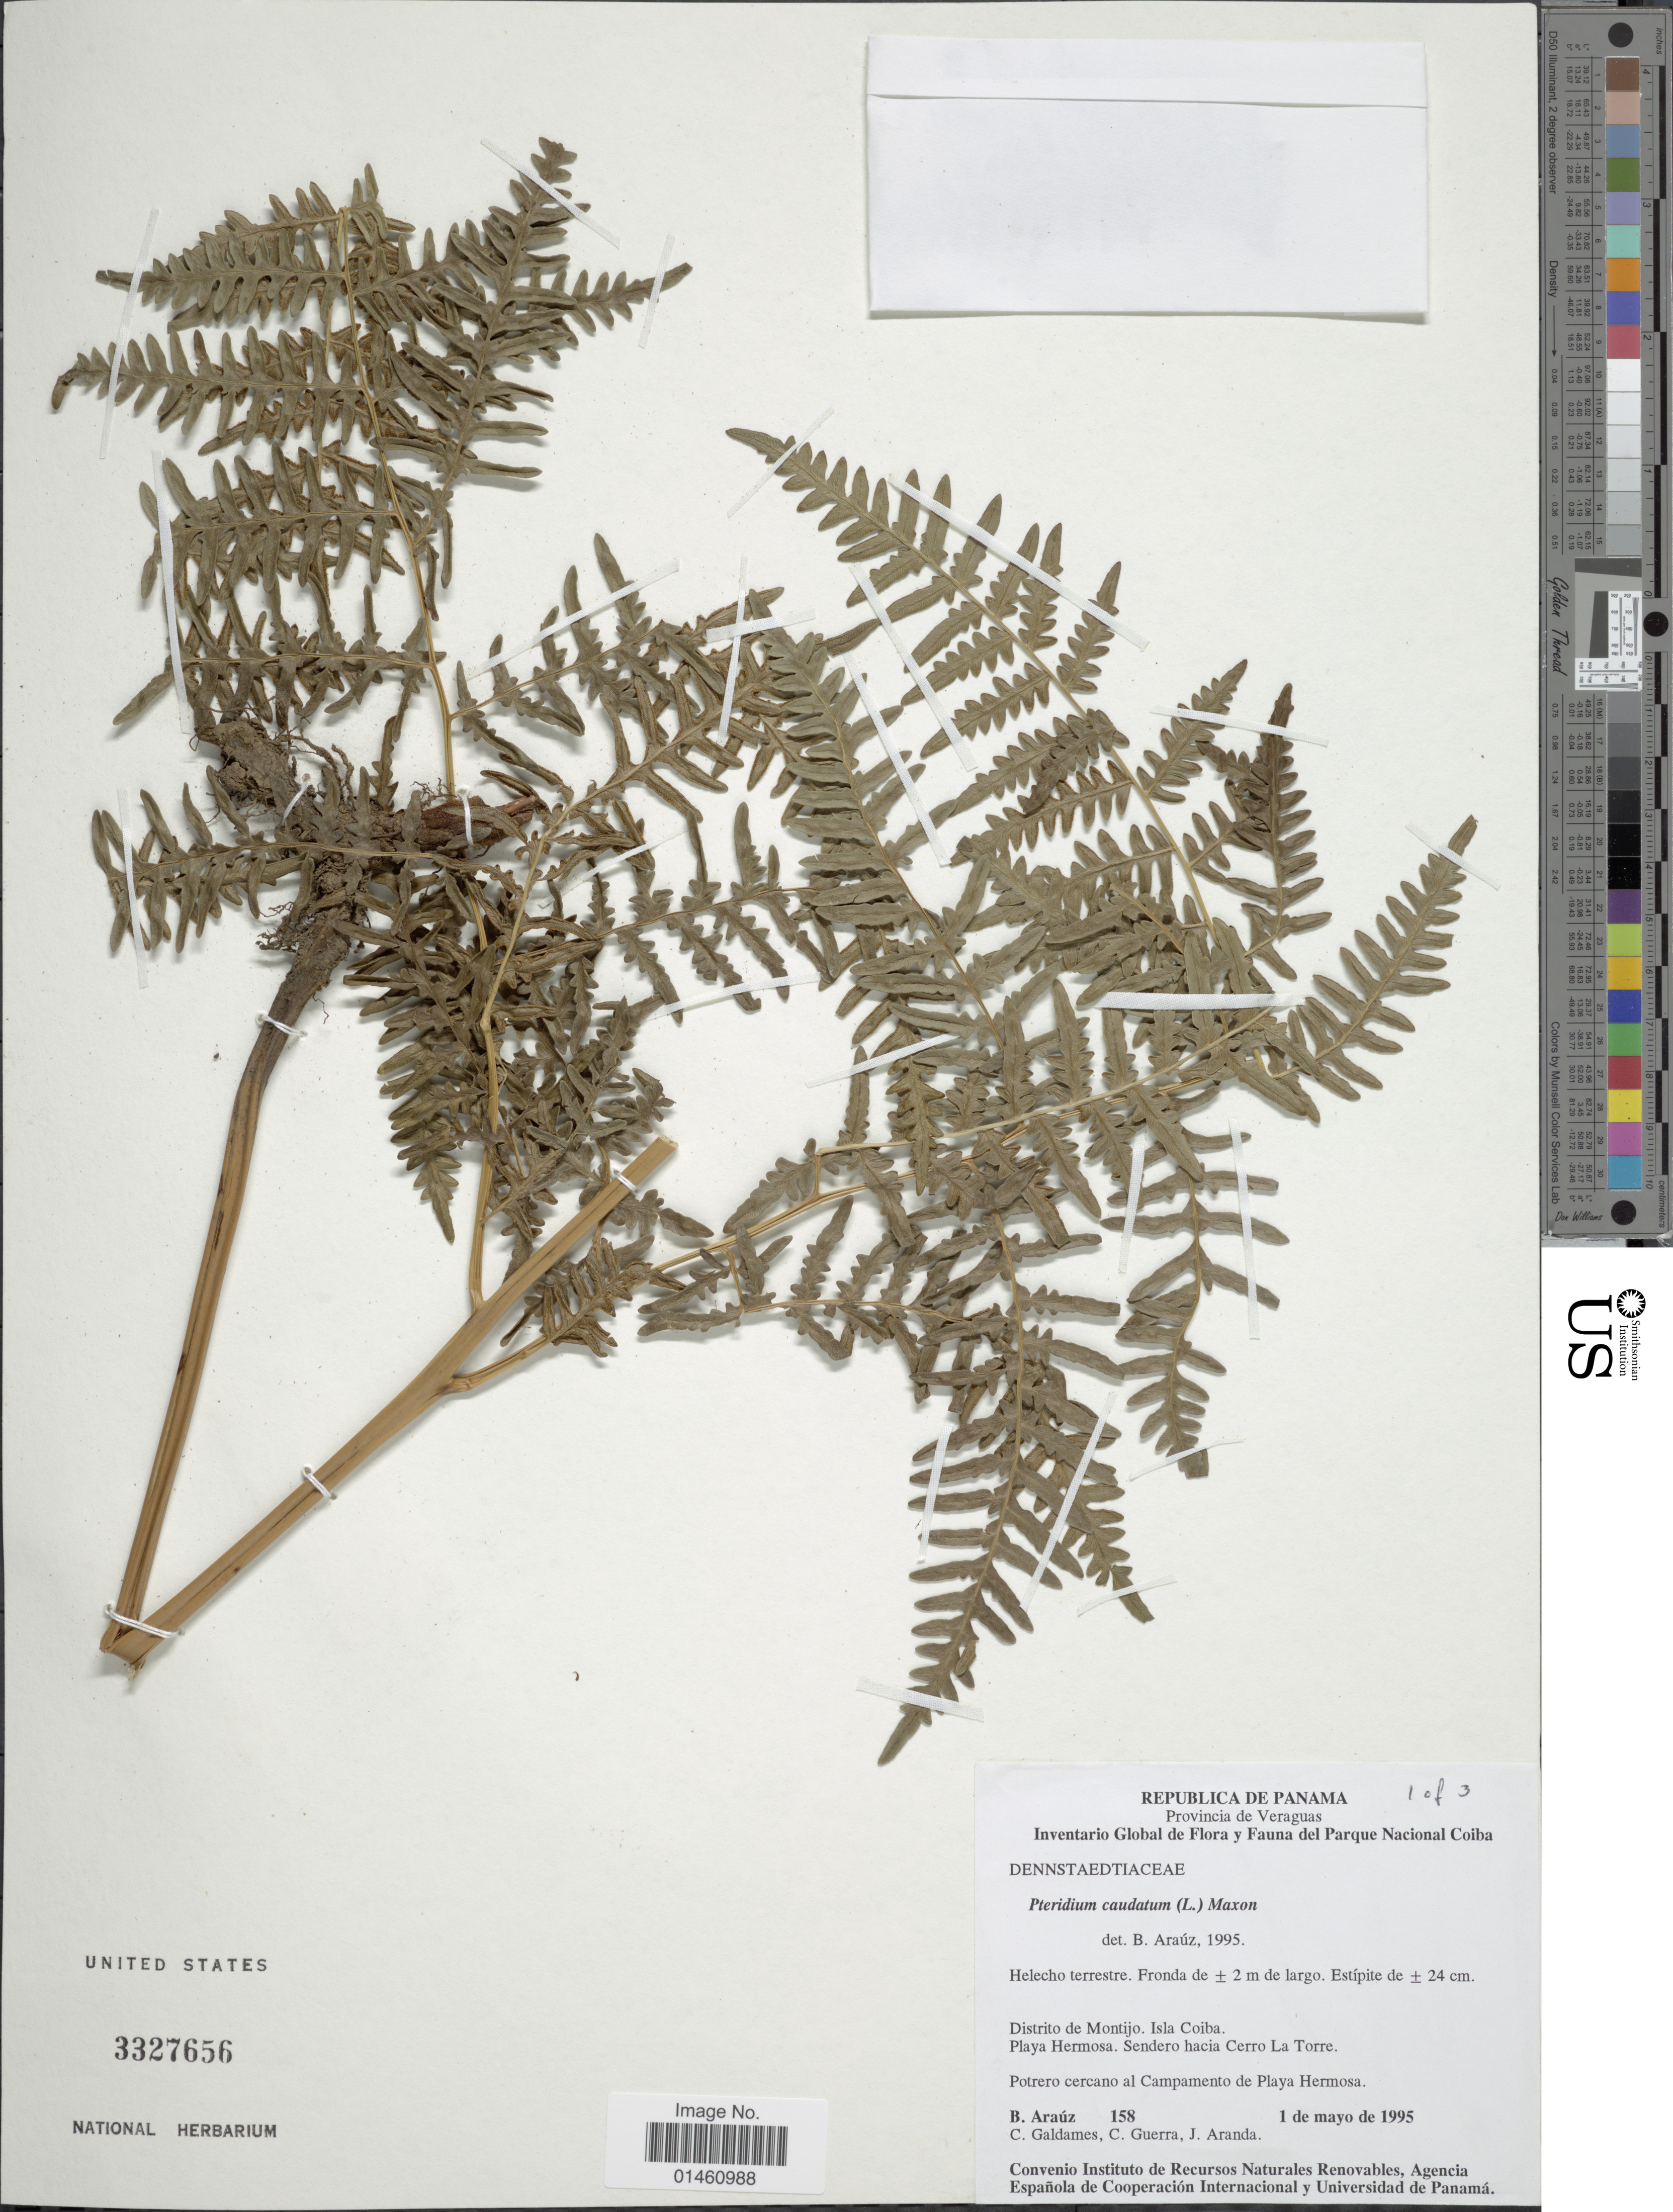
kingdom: Plantae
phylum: Tracheophyta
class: Polypodiopsida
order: Polypodiales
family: Dennstaedtiaceae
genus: Pteridium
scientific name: Pteridium caudatum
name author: (L.) Maxon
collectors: B. Araúz, C. Galdames, C. Guerra & J. Aranda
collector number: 158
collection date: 1995-05-01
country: Panama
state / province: Veraguas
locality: Distrito de Montijo, Isla Coiba, Playa Hermosa, Sendero hacia Cerro La Torre, Portrero cercano al Campamento de Playa Hermosa.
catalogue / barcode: US 3327656